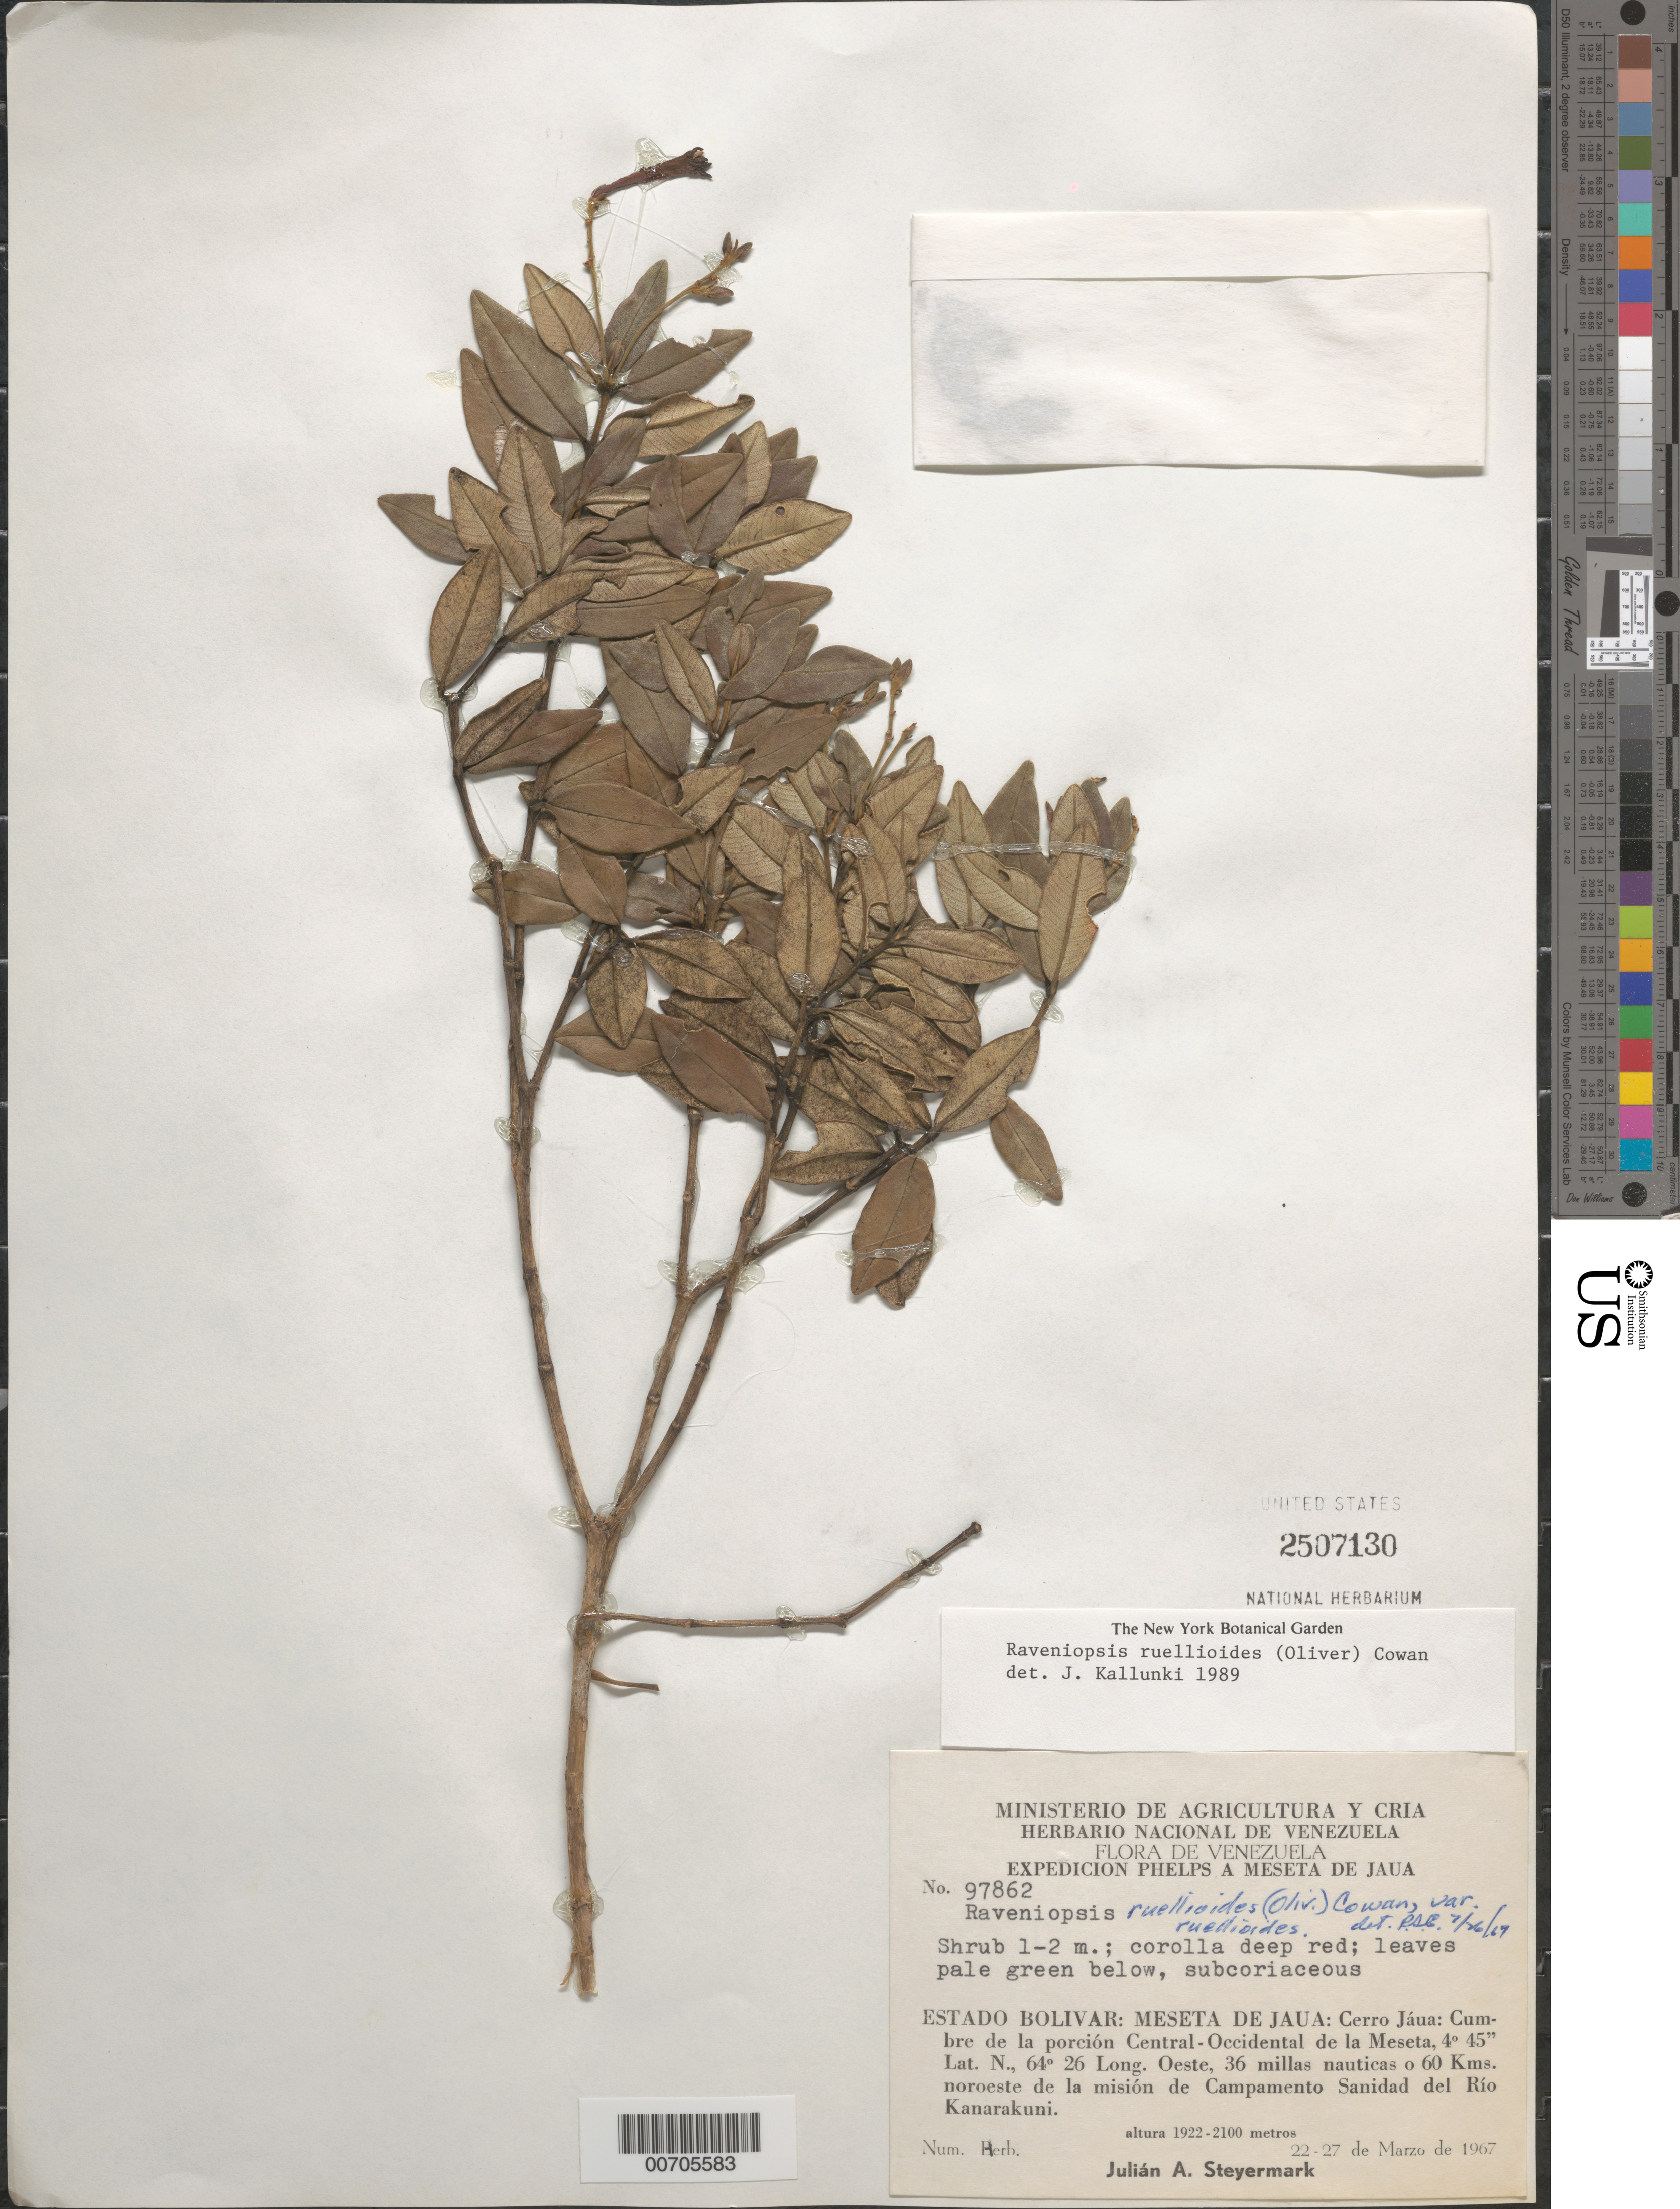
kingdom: Plantae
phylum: Tracheophyta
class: Magnoliopsida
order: Sapindales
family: Rutaceae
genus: Raveniopsis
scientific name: Raveniopsis ruellioides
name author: (Oliv.) R.S. Cowan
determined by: Kallunki, Jacquelyn A.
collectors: J. Steyermark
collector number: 97862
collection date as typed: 22-Mar-67 to 27-Mar-67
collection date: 1967-03-22/1967-03-27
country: Venezuela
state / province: Bolívar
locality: Meseta del Jaua: Cerro Jáua, 60 km NW of Mision Campamento Sanidad del Río Kanarakuni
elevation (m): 1922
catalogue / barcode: US 2507130